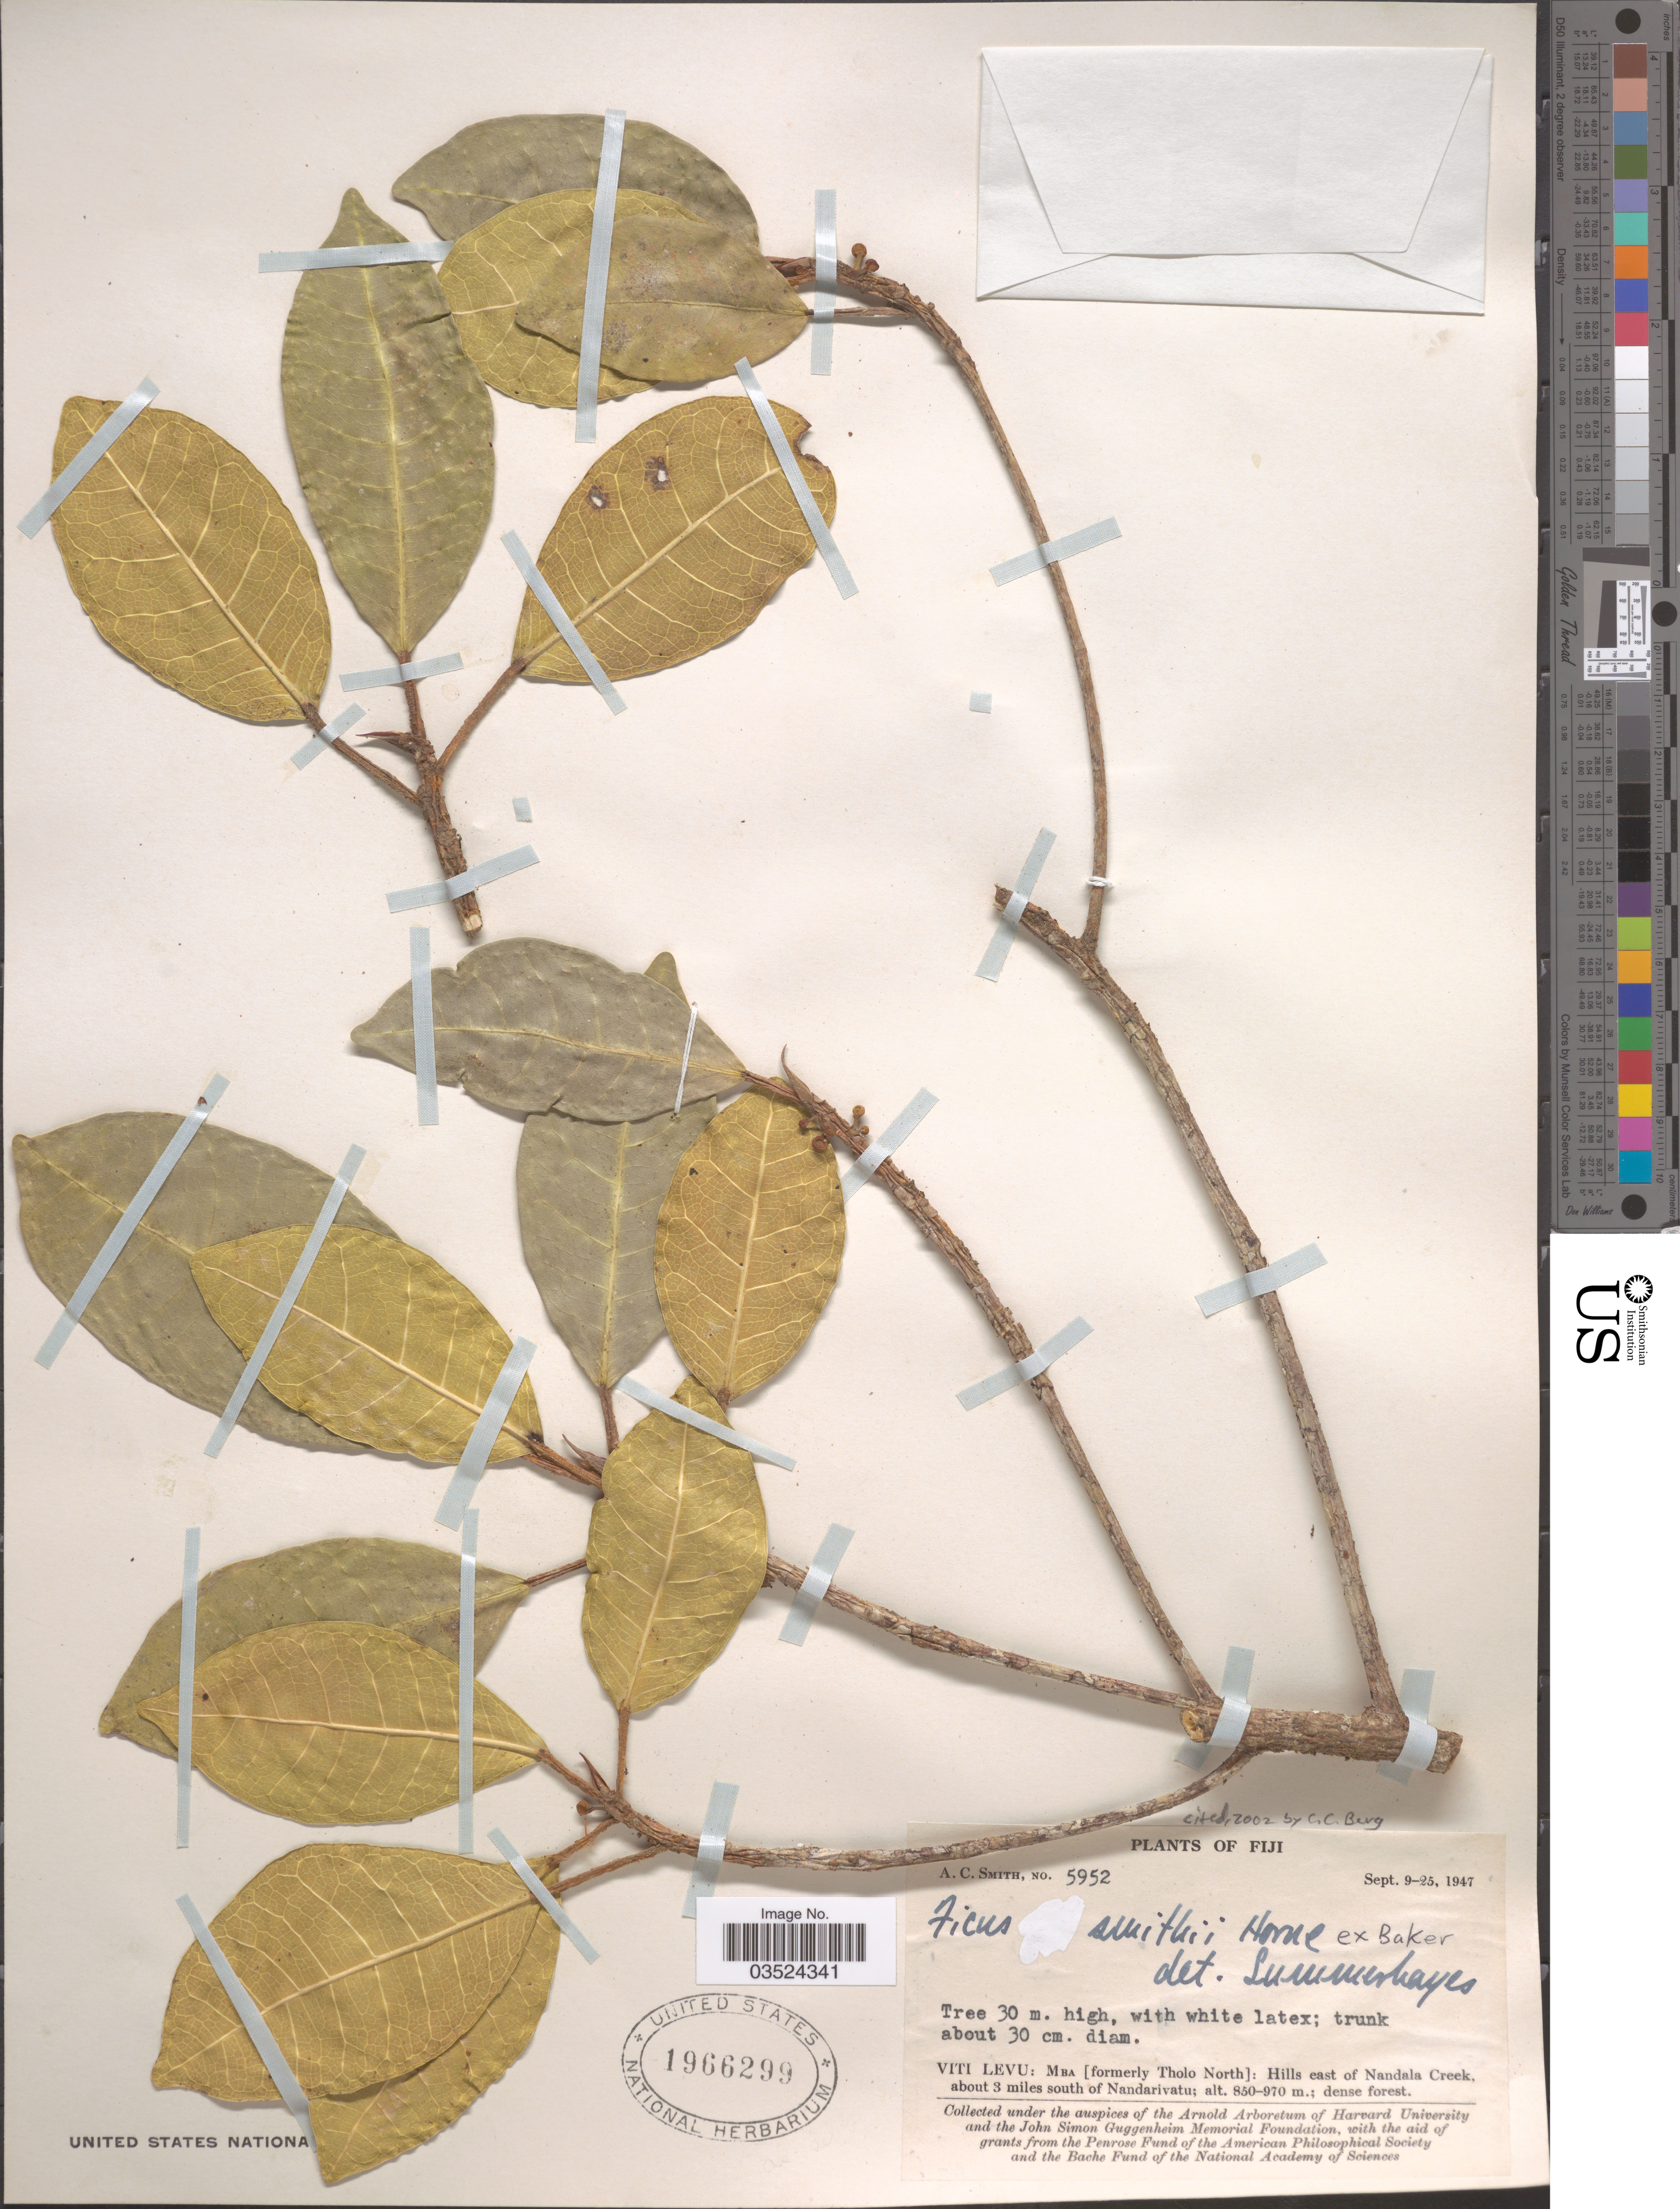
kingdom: Plantae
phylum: Tracheophyta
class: Magnoliopsida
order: Rosales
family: Moraceae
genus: Ficus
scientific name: Ficus smithii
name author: Horne ex Baker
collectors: A. C. Smith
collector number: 5952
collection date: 1947-09-09/1947-09-25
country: Fiji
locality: Viti Levu: Mba [formerly Tholo North]: Hills east of Nandala Creek, about 3 miles south of Nandarivatu.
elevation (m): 850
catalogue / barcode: US 1966299